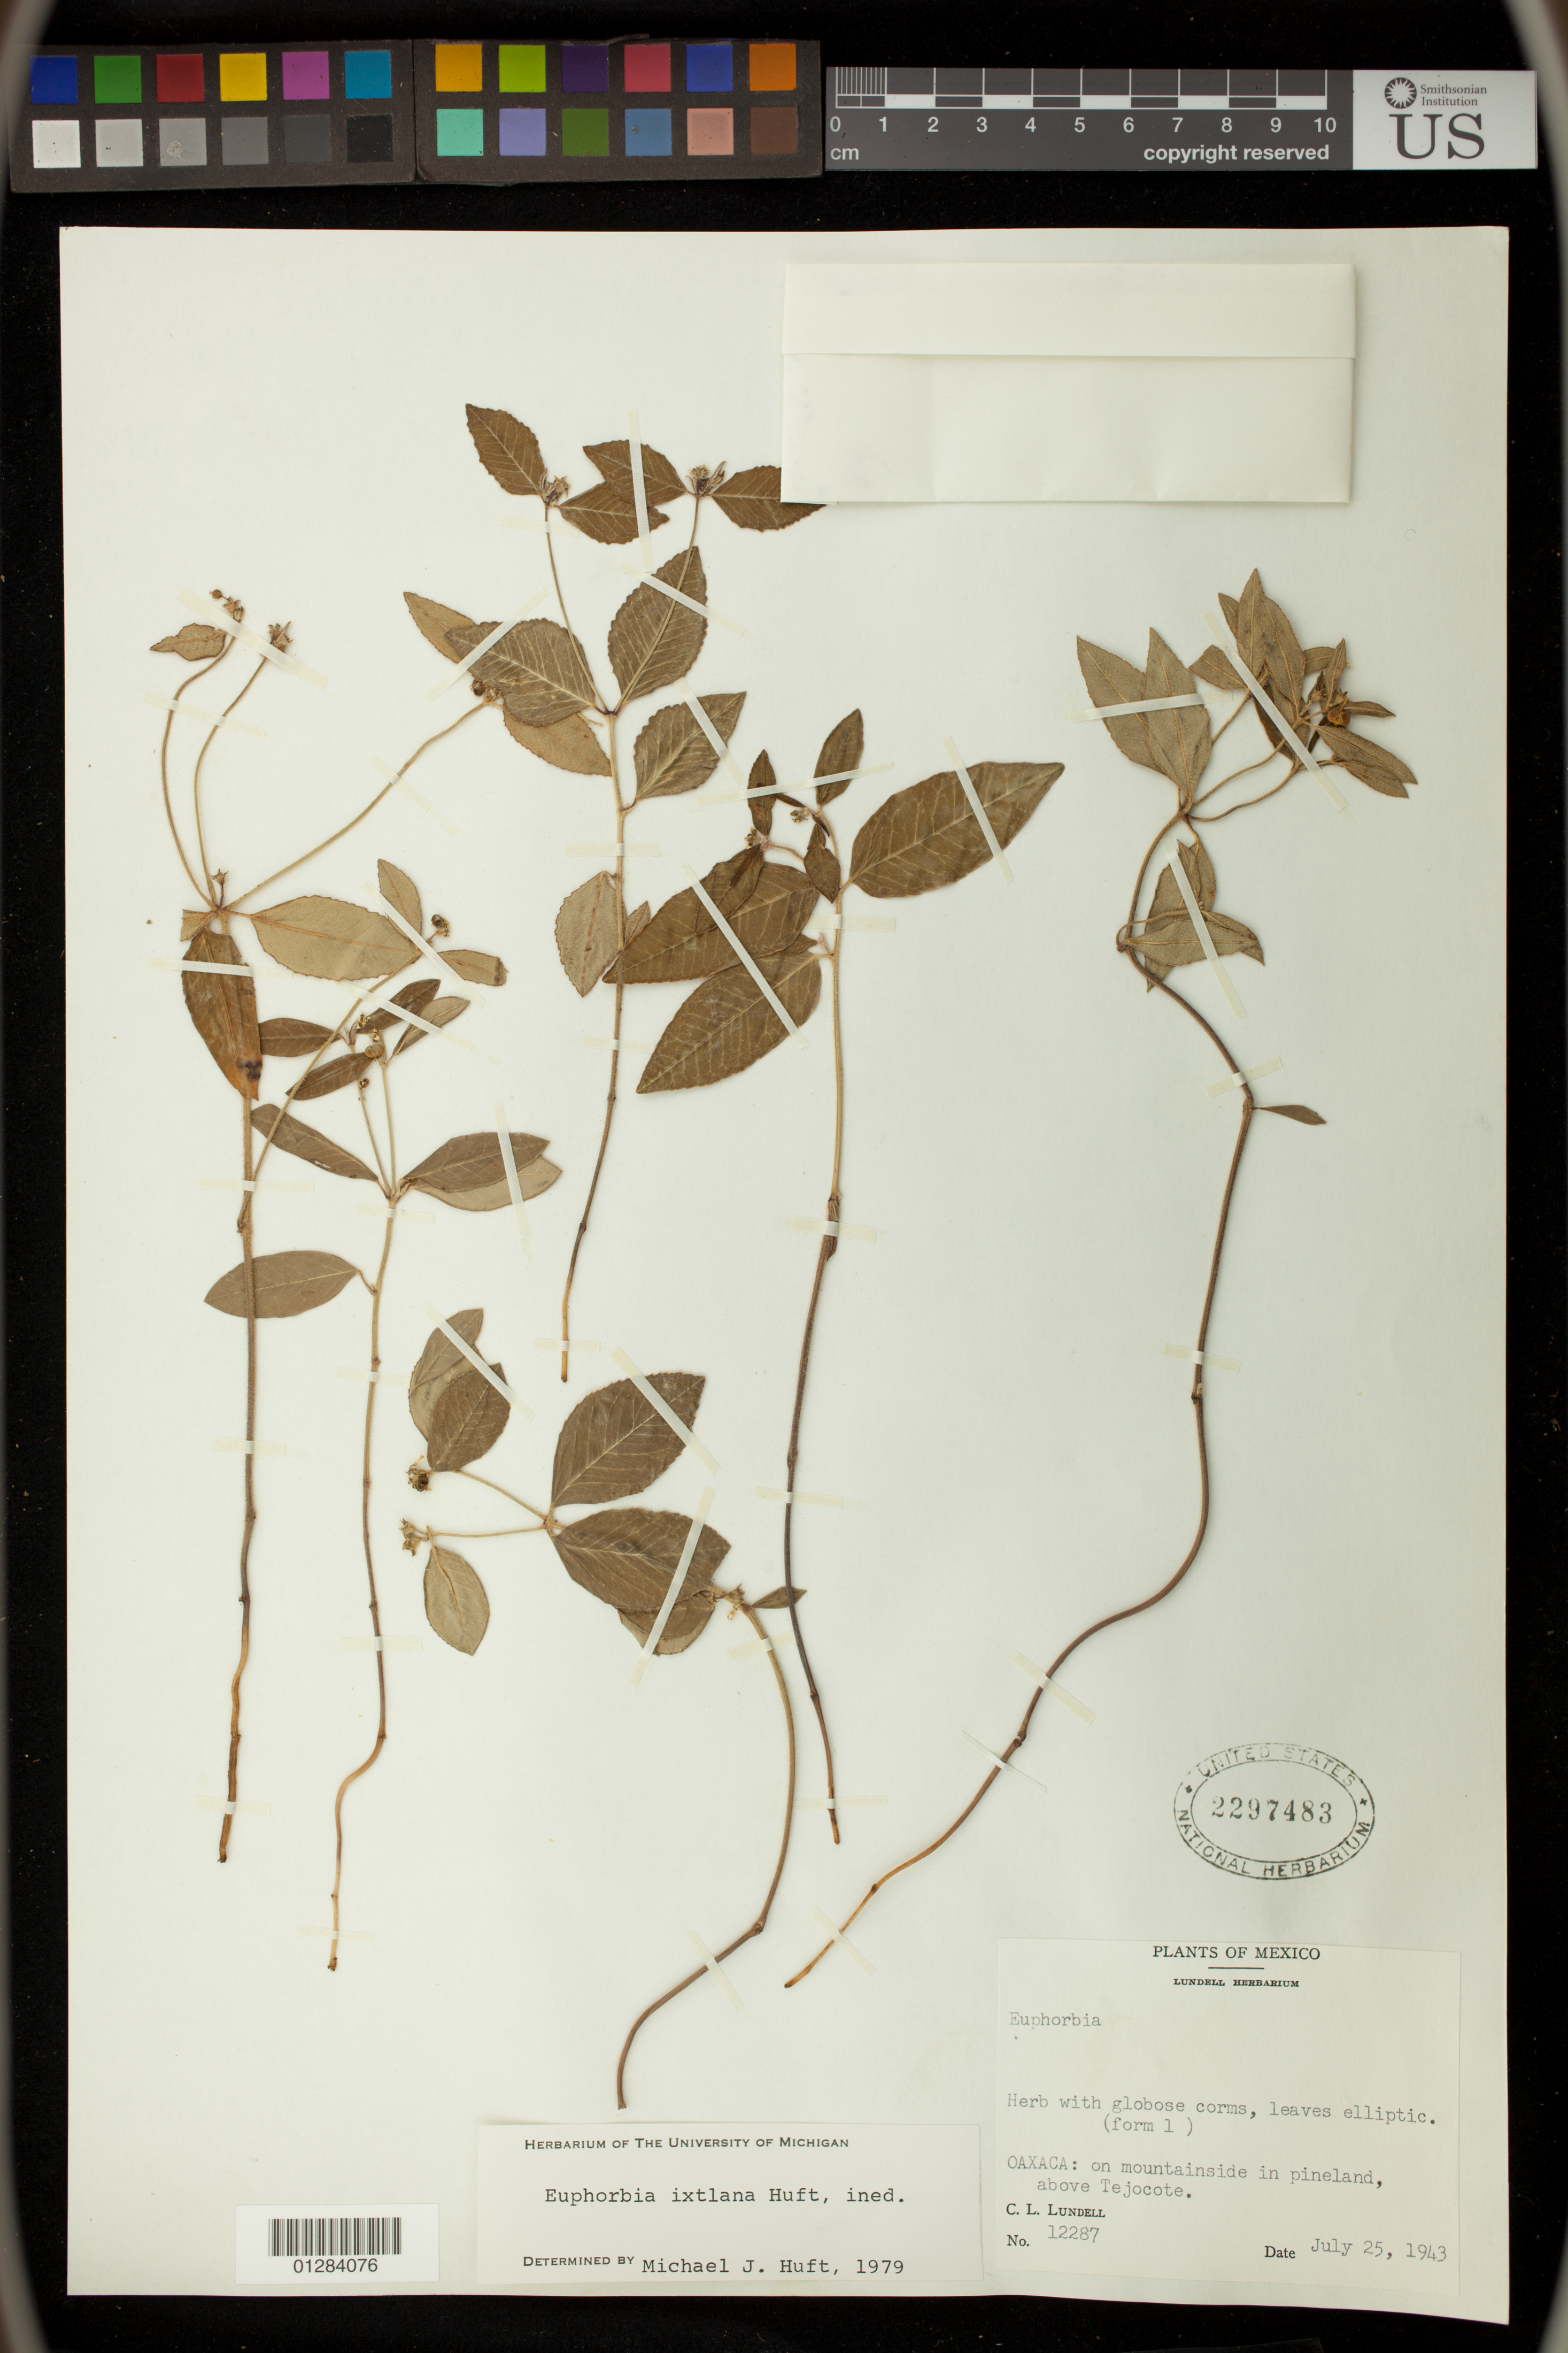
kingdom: Plantae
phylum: Tracheophyta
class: Magnoliopsida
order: Malpighiales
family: Euphorbiaceae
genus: Euphorbia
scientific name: Euphorbia ixtlana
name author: Huft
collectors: C. L. Lundell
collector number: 12287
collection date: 1943-07-25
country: Mexico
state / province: Oaxaca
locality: above Tejocote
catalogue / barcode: US 2297483